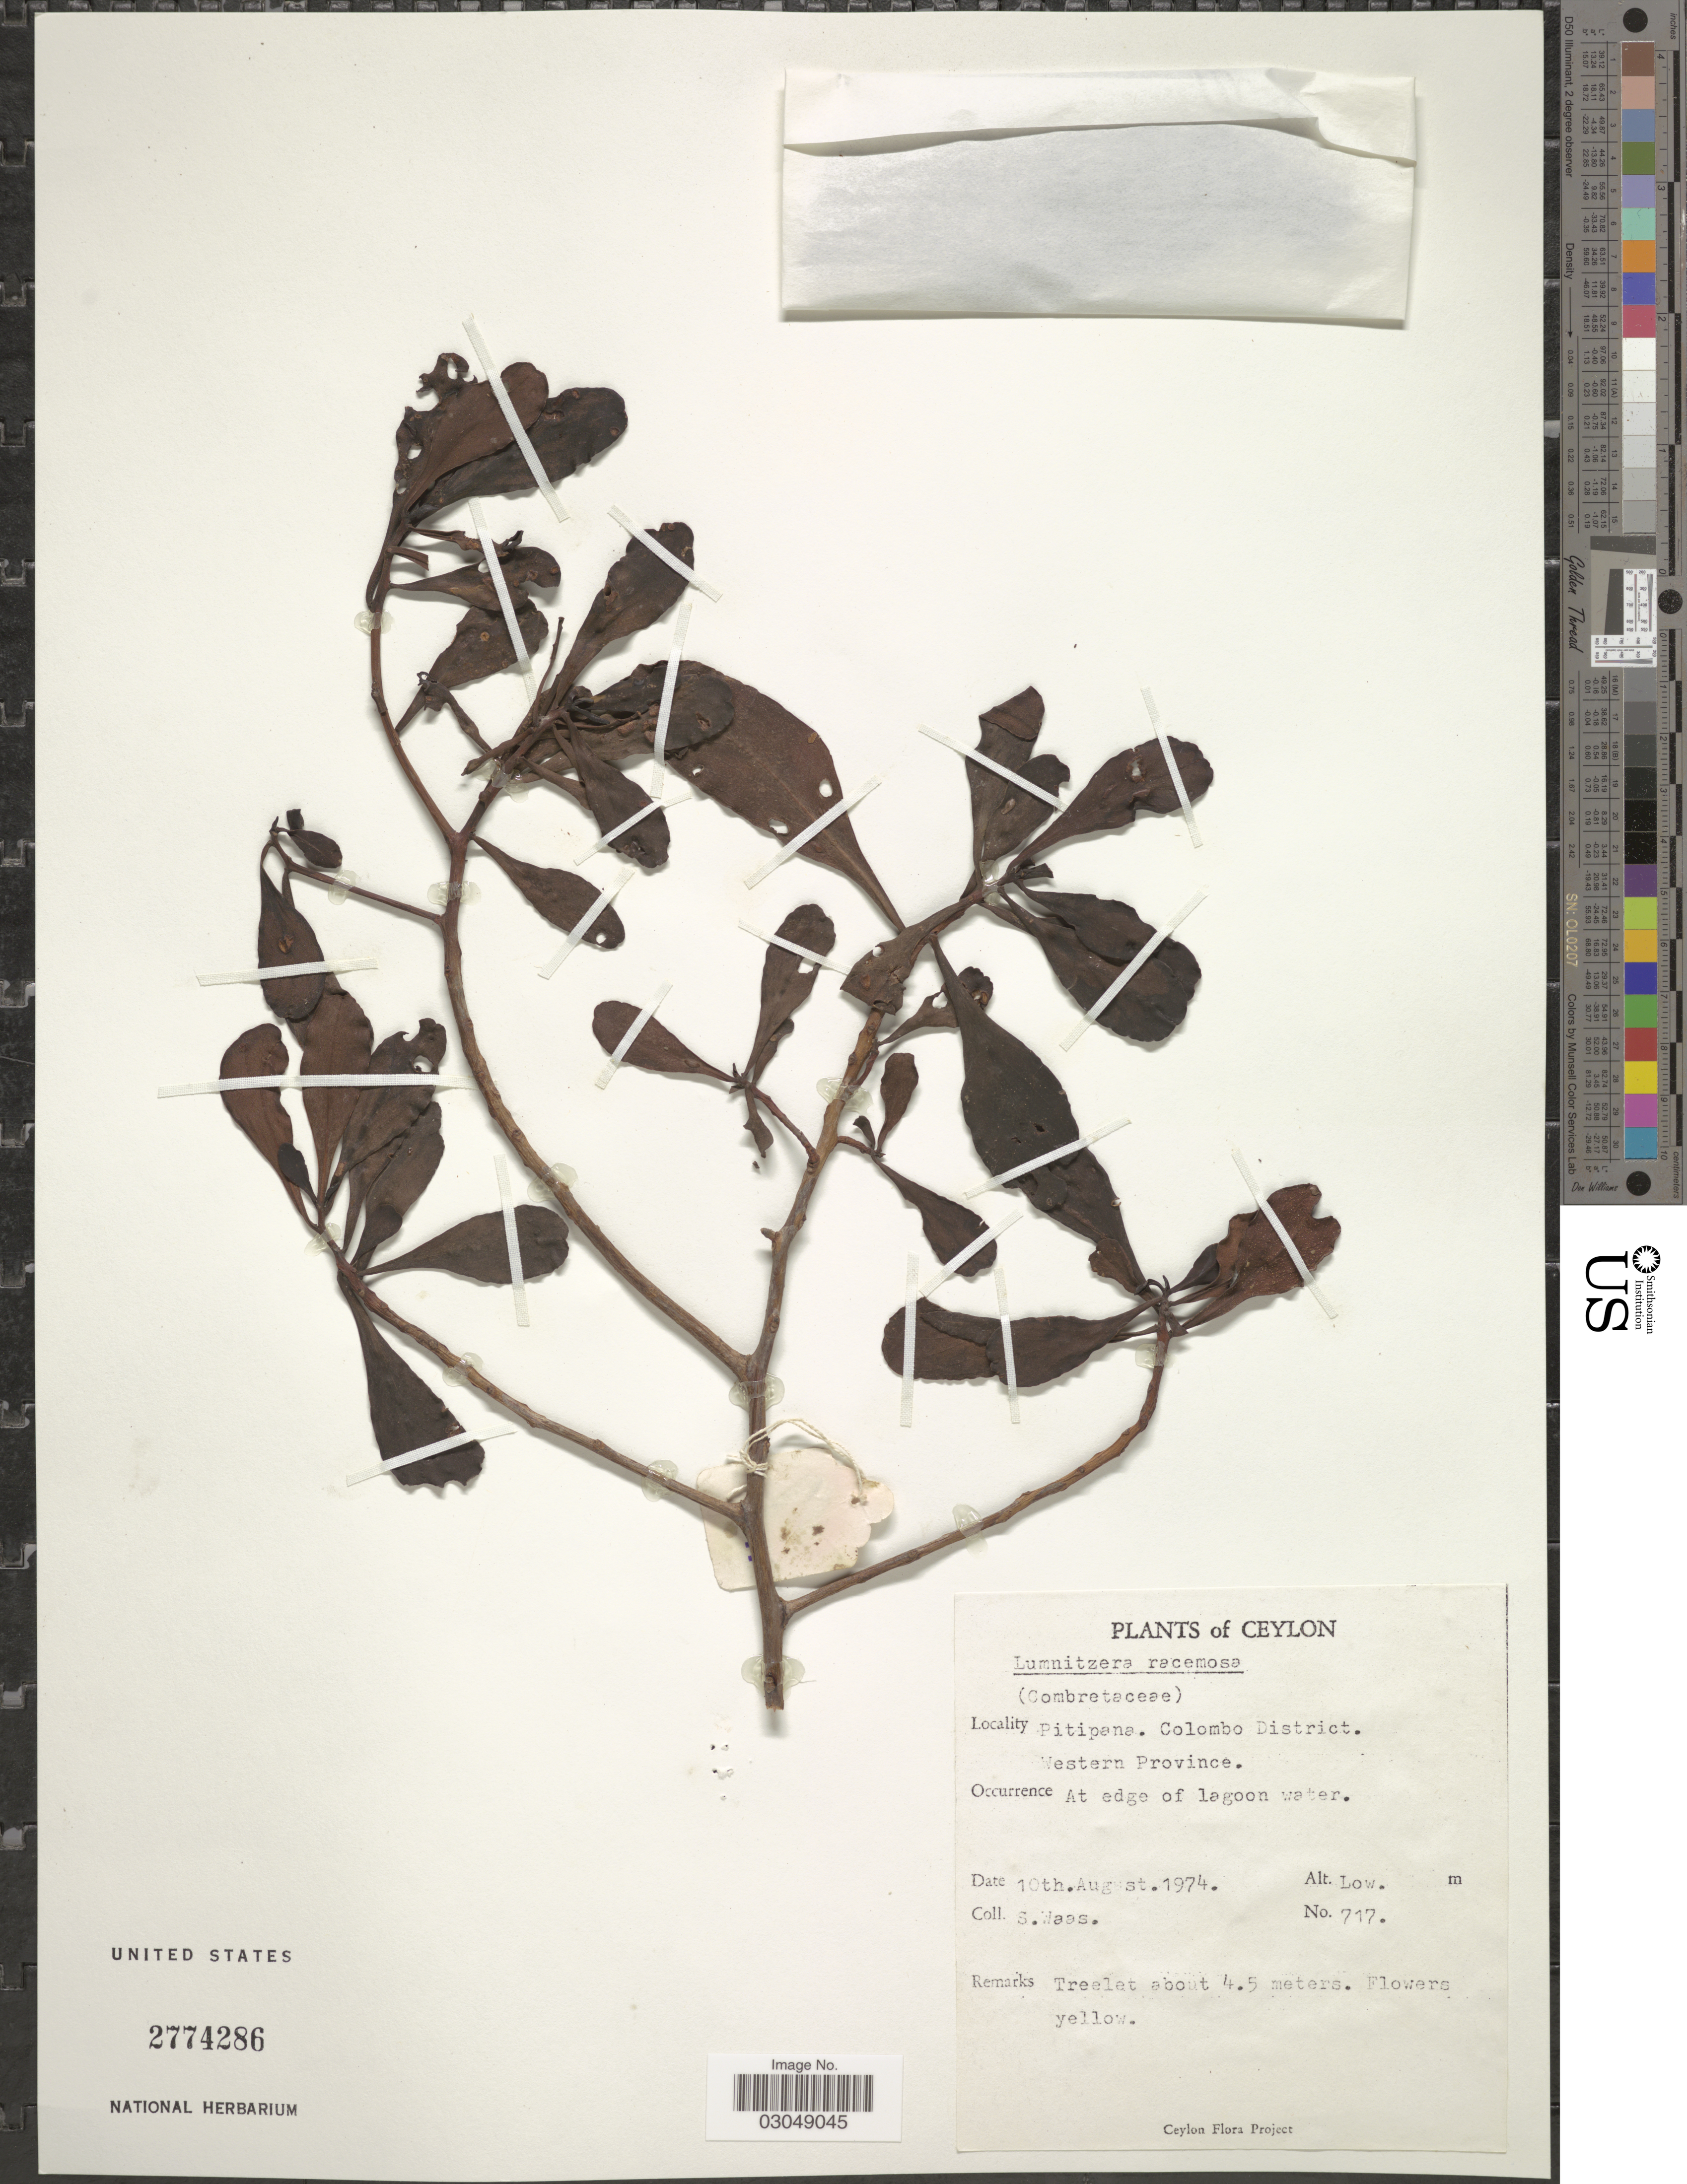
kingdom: Plantae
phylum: Tracheophyta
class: Magnoliopsida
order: Myrtales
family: Combretaceae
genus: Lumnitzera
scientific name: Lumnitzera racemosa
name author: Willd.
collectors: S. Waas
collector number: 717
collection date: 1974-08-10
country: Sri Lanka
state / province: Western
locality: Ceylon. Pitipana. Colombo District. At edge of lagoon water.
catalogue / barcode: US 2774286